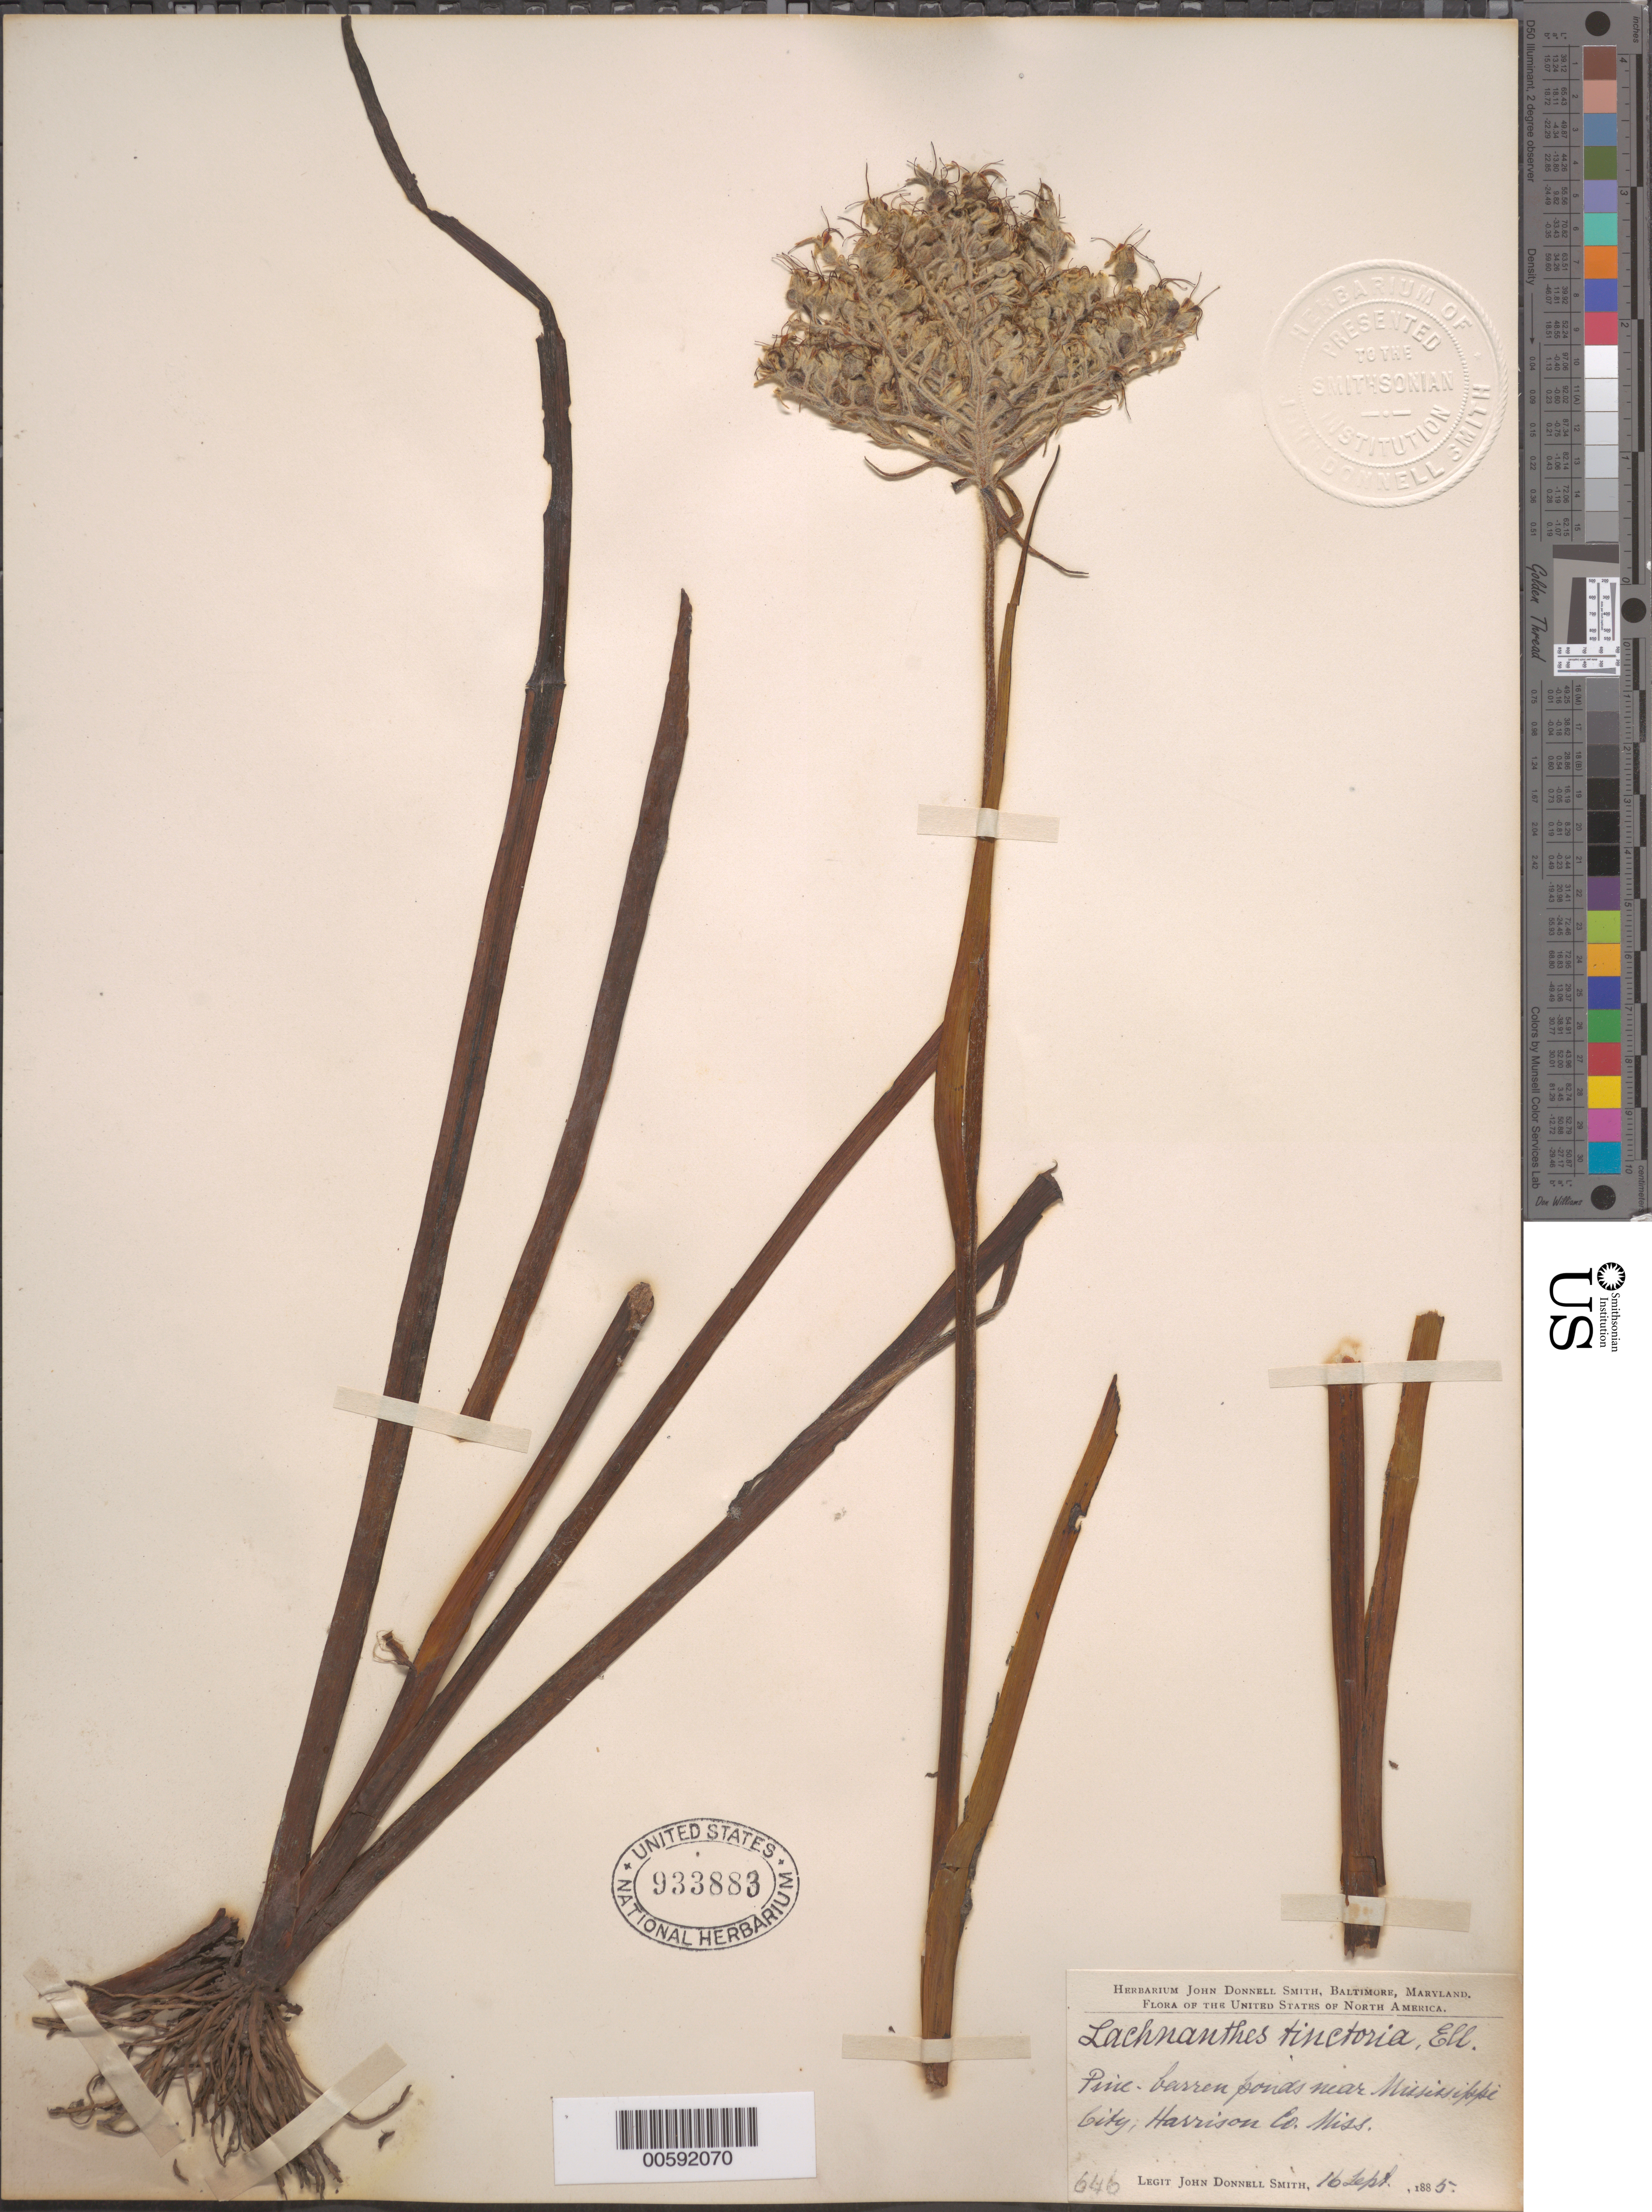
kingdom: Plantae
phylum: Tracheophyta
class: Liliopsida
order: Commelinales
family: Haemodoraceae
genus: Lachnanthes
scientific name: Lachnanthes tinctoria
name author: (Walter ex J.F. Gmel.) Elliott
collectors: J. Donnell Smith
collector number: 646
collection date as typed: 16 Sep 1885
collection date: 1885-09-16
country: United States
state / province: Mississippi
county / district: Harrison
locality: Near Mississippi City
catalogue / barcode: US 933883